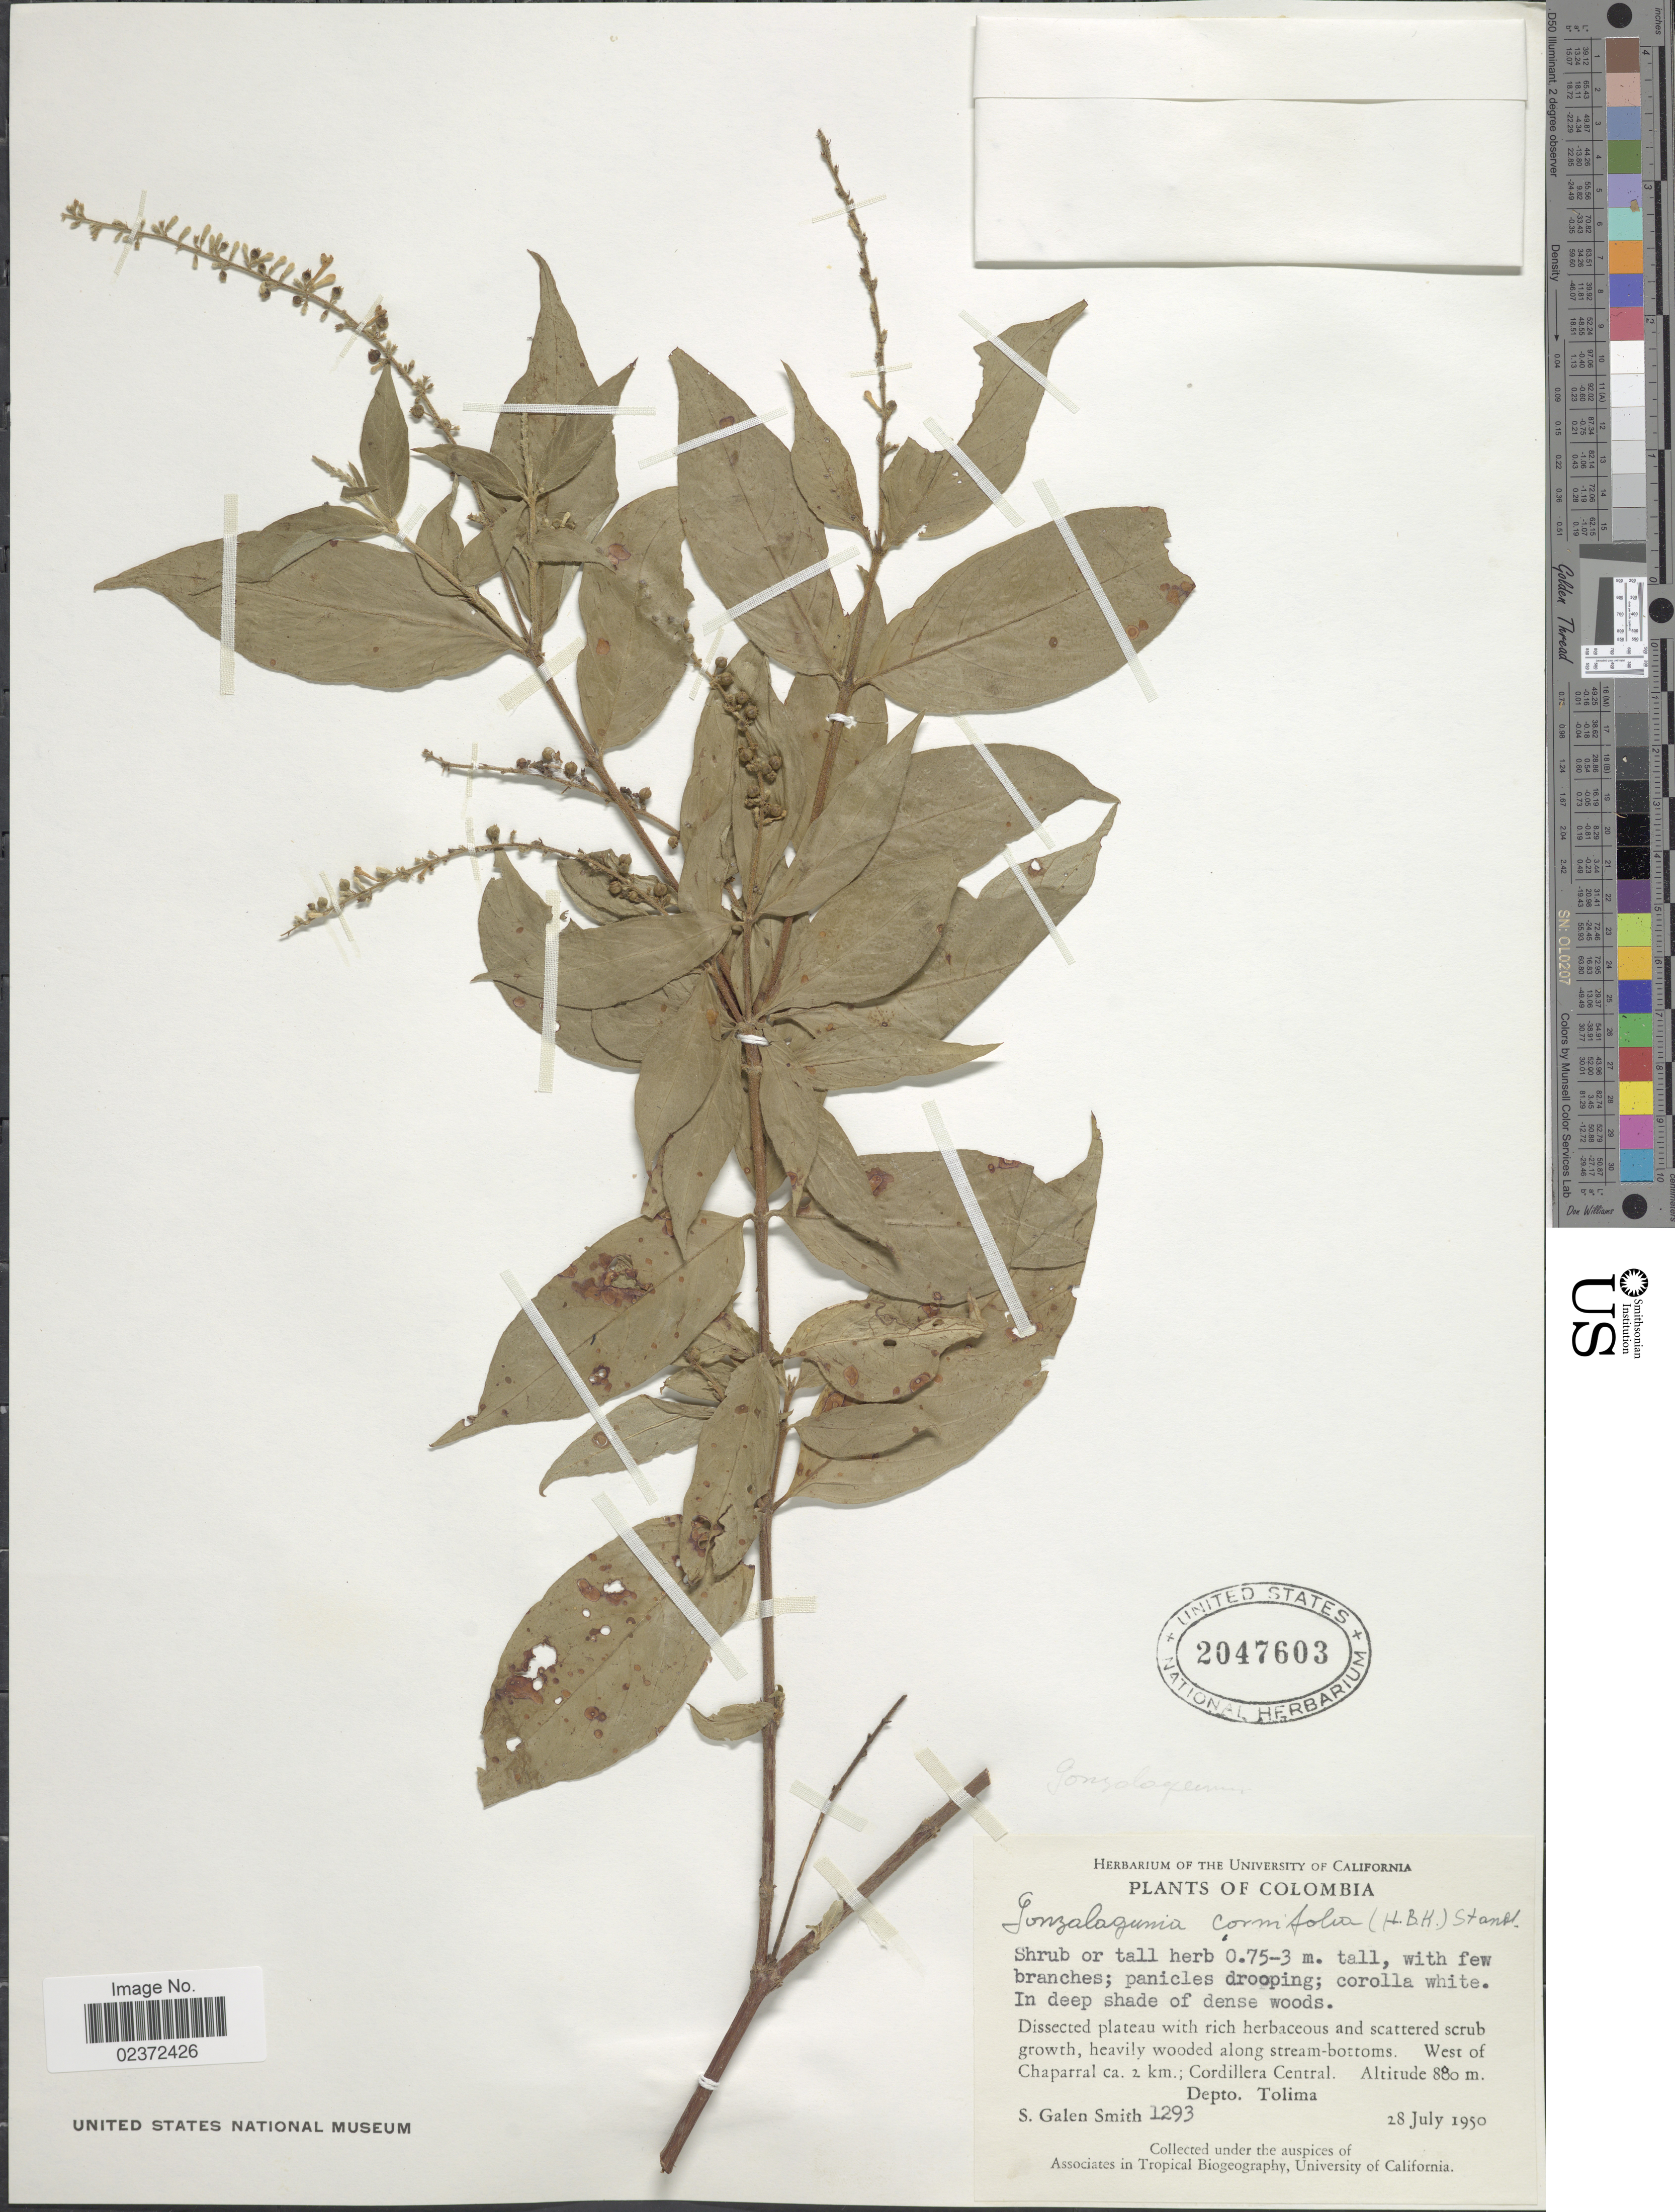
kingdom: Plantae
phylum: Tracheophyta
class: Magnoliopsida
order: Gentianales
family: Rubiaceae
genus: Gonzalagunia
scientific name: Gonzalagunia cornifolia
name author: (Kunth) Standl.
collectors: S. G. Smith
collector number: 1293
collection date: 1950-07-28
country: Colombia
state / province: Tolima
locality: Dissected plateau with rich herbaceous and scattered scrub growth, heavily wooded along stream-botoms. West of Chaparral ac. 2 km; Cordillera Central. West of Depto Tolima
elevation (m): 880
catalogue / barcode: US 2047603